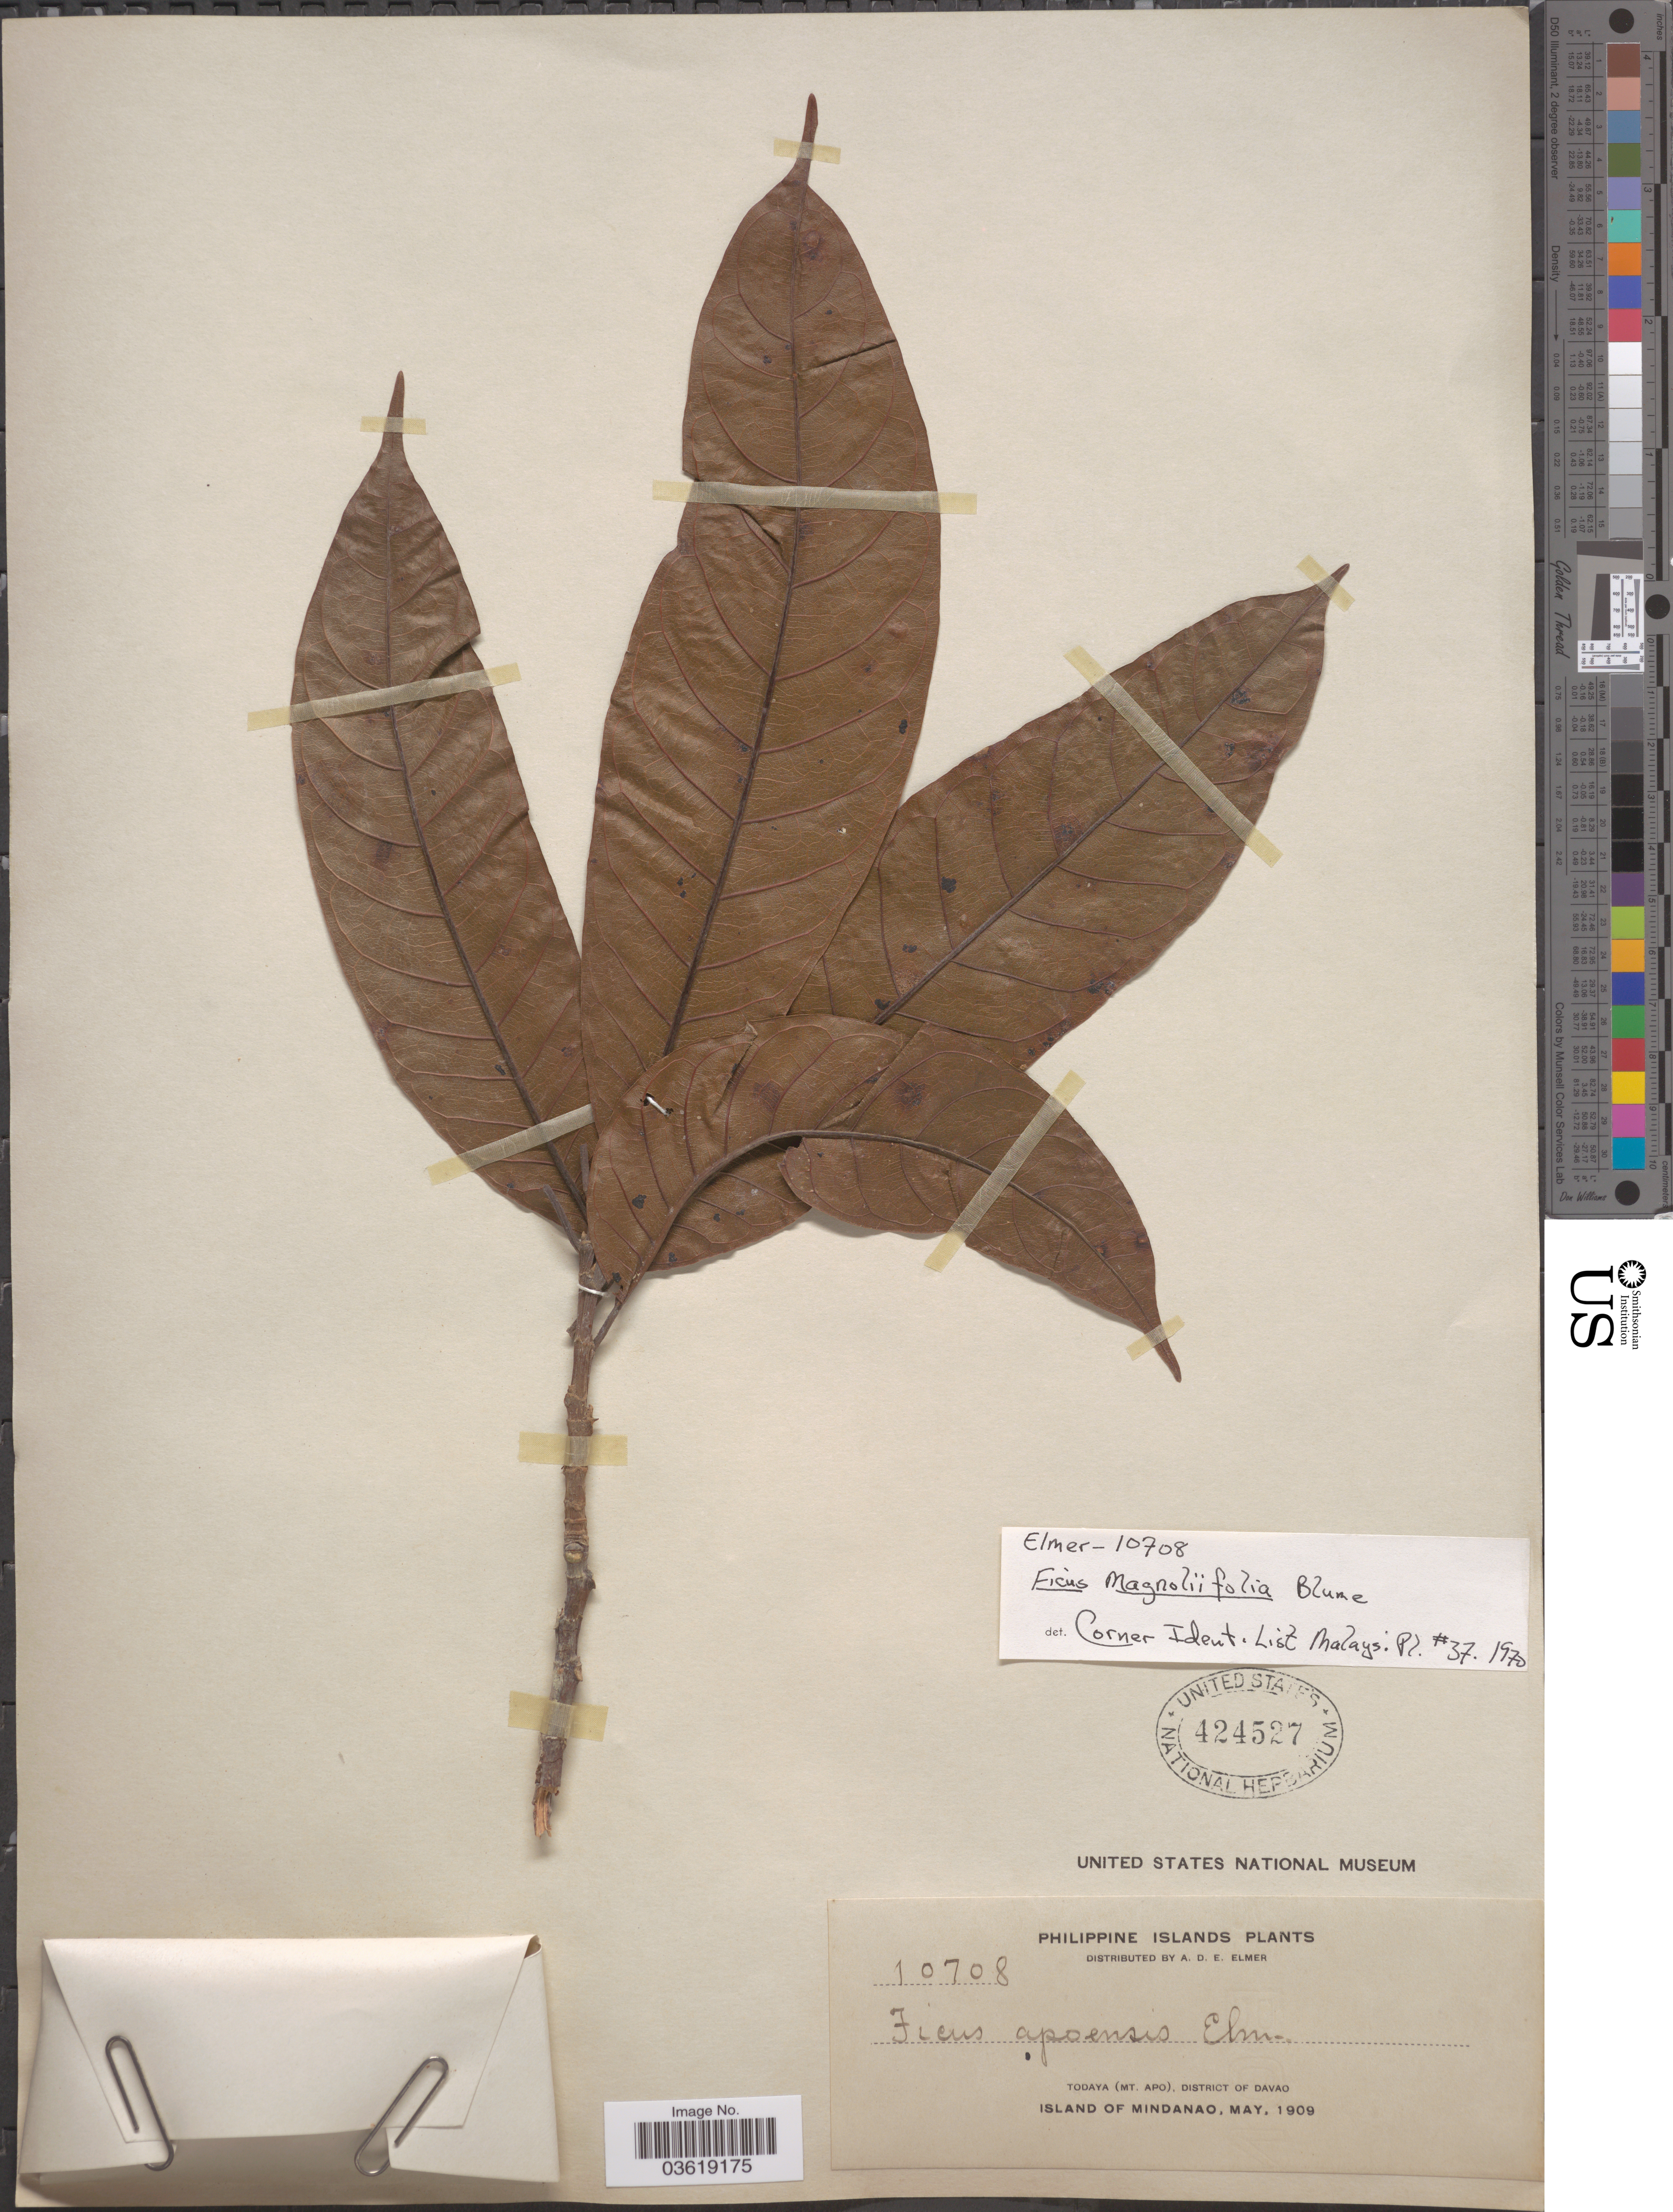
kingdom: Plantae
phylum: Tracheophyta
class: Magnoliopsida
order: Rosales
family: Moraceae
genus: Ficus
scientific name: Ficus magnoliifolia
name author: Blume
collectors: A. D. E. Elmer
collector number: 10708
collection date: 1909-05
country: Philippines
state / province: Davao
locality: Philippine Islands. Todaya (Mt. Apo), District of Davao. Island of Mindanao.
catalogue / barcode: US 424527